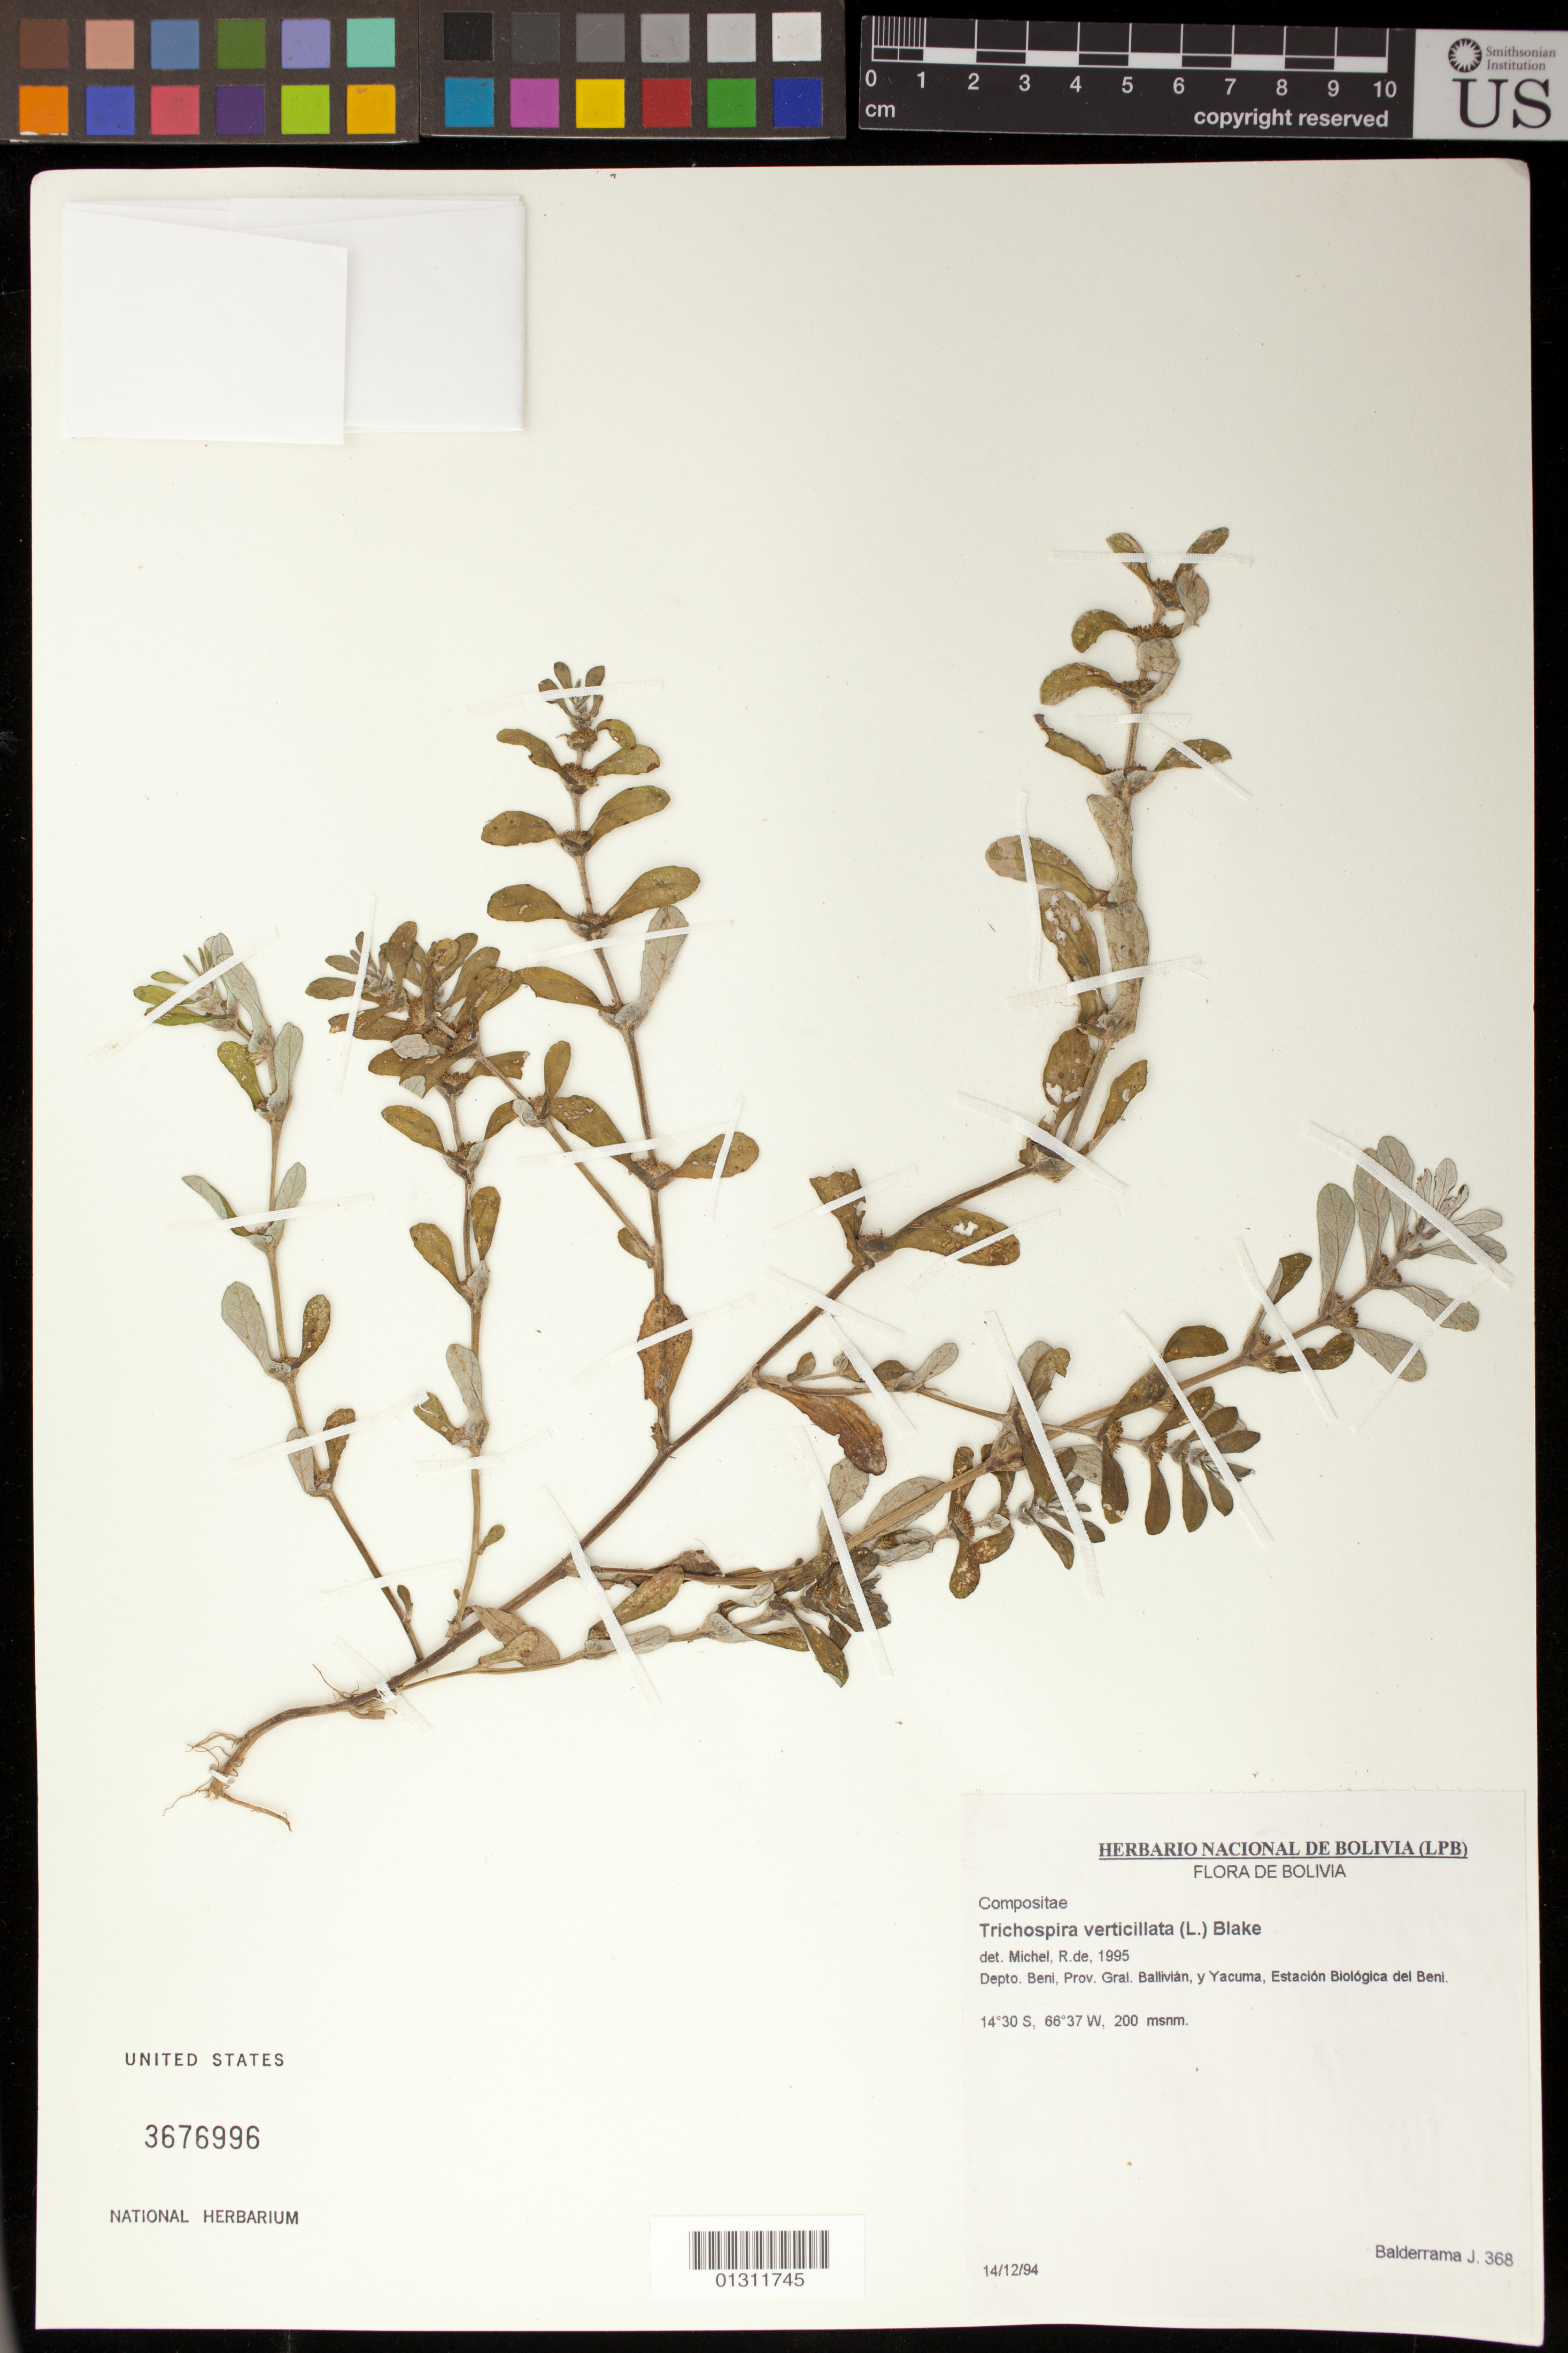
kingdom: Plantae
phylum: Tracheophyta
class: Magnoliopsida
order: Asterales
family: Asteraceae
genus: Trichospira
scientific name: Trichospira verticillata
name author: (L.) S.F. Blake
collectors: J. Balderrama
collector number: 368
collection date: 1994-12-14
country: Bolivia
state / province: Beni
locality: Prov. Gral. Ballivián, y Yacuma, Estación Biológica del Beni.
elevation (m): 200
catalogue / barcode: US 3676996